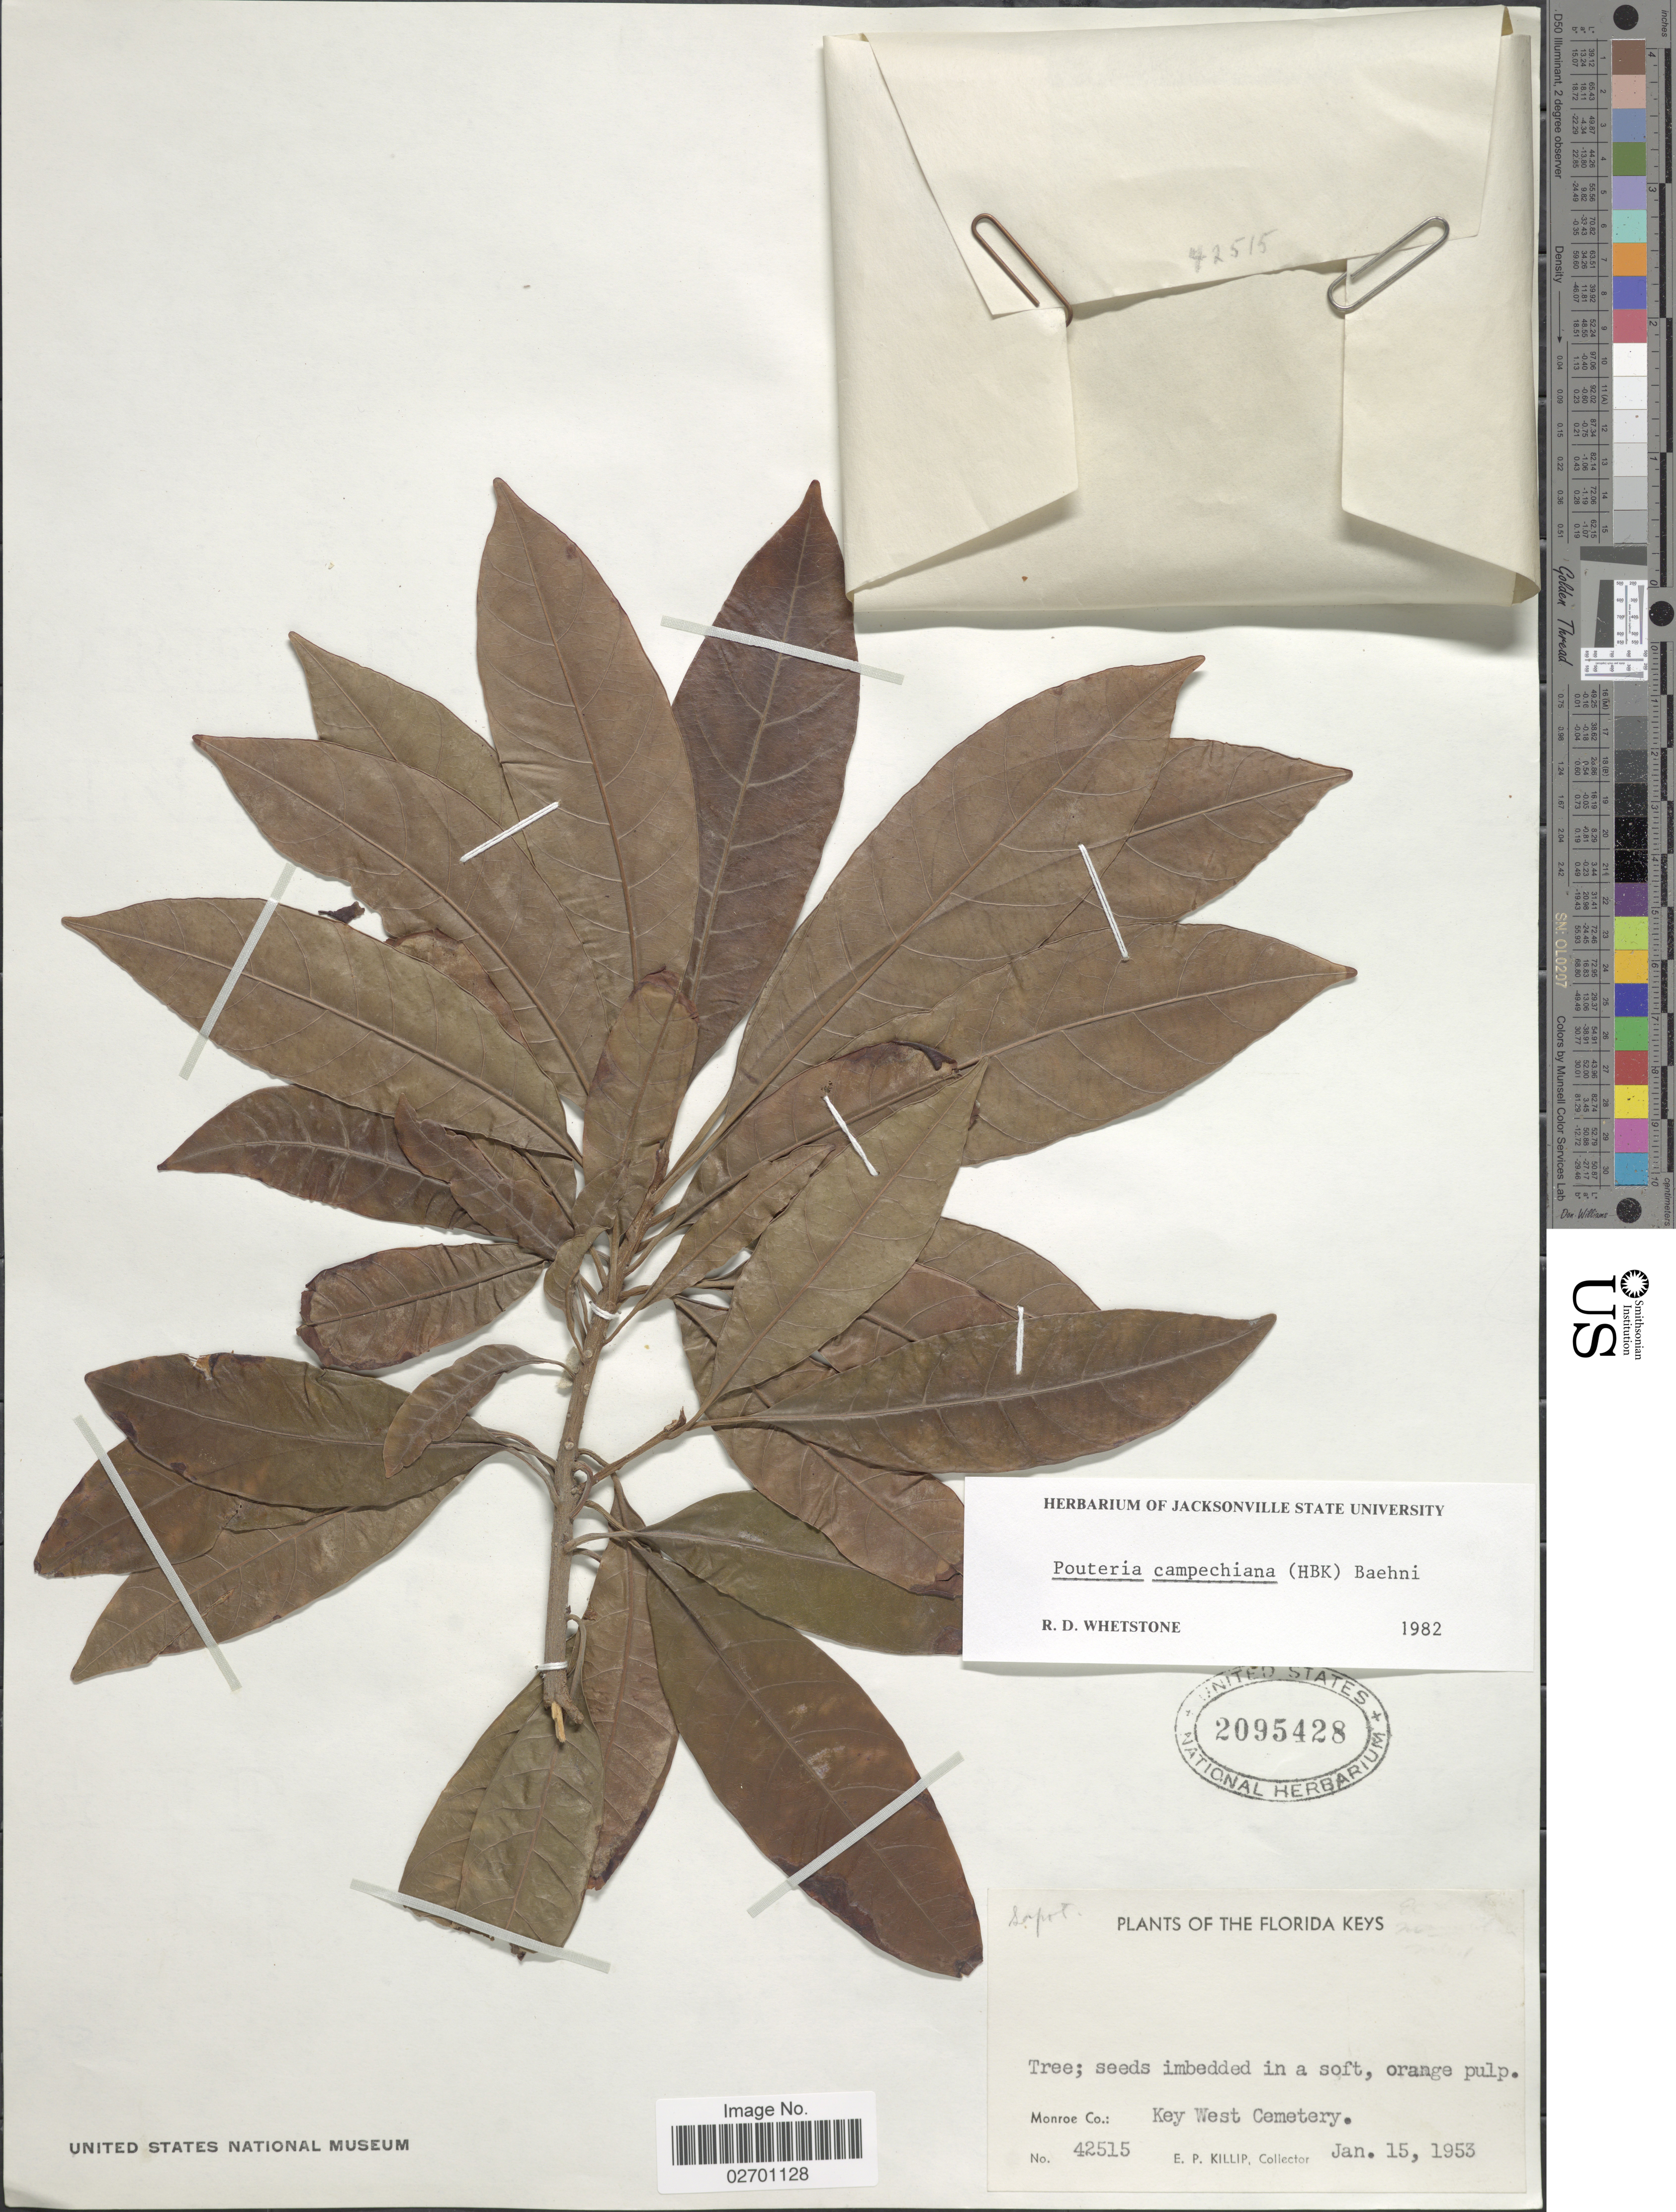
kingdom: Plantae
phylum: Tracheophyta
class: Magnoliopsida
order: Ericales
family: Sapotaceae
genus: Pouteria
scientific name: Pouteria campechiana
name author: (Kunth) Baehni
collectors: E. P. Killip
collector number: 42515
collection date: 1953-01-15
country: United States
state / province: Florida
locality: Florida Keys. Monroe Co.: Key West Cemetery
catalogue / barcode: US 2095428